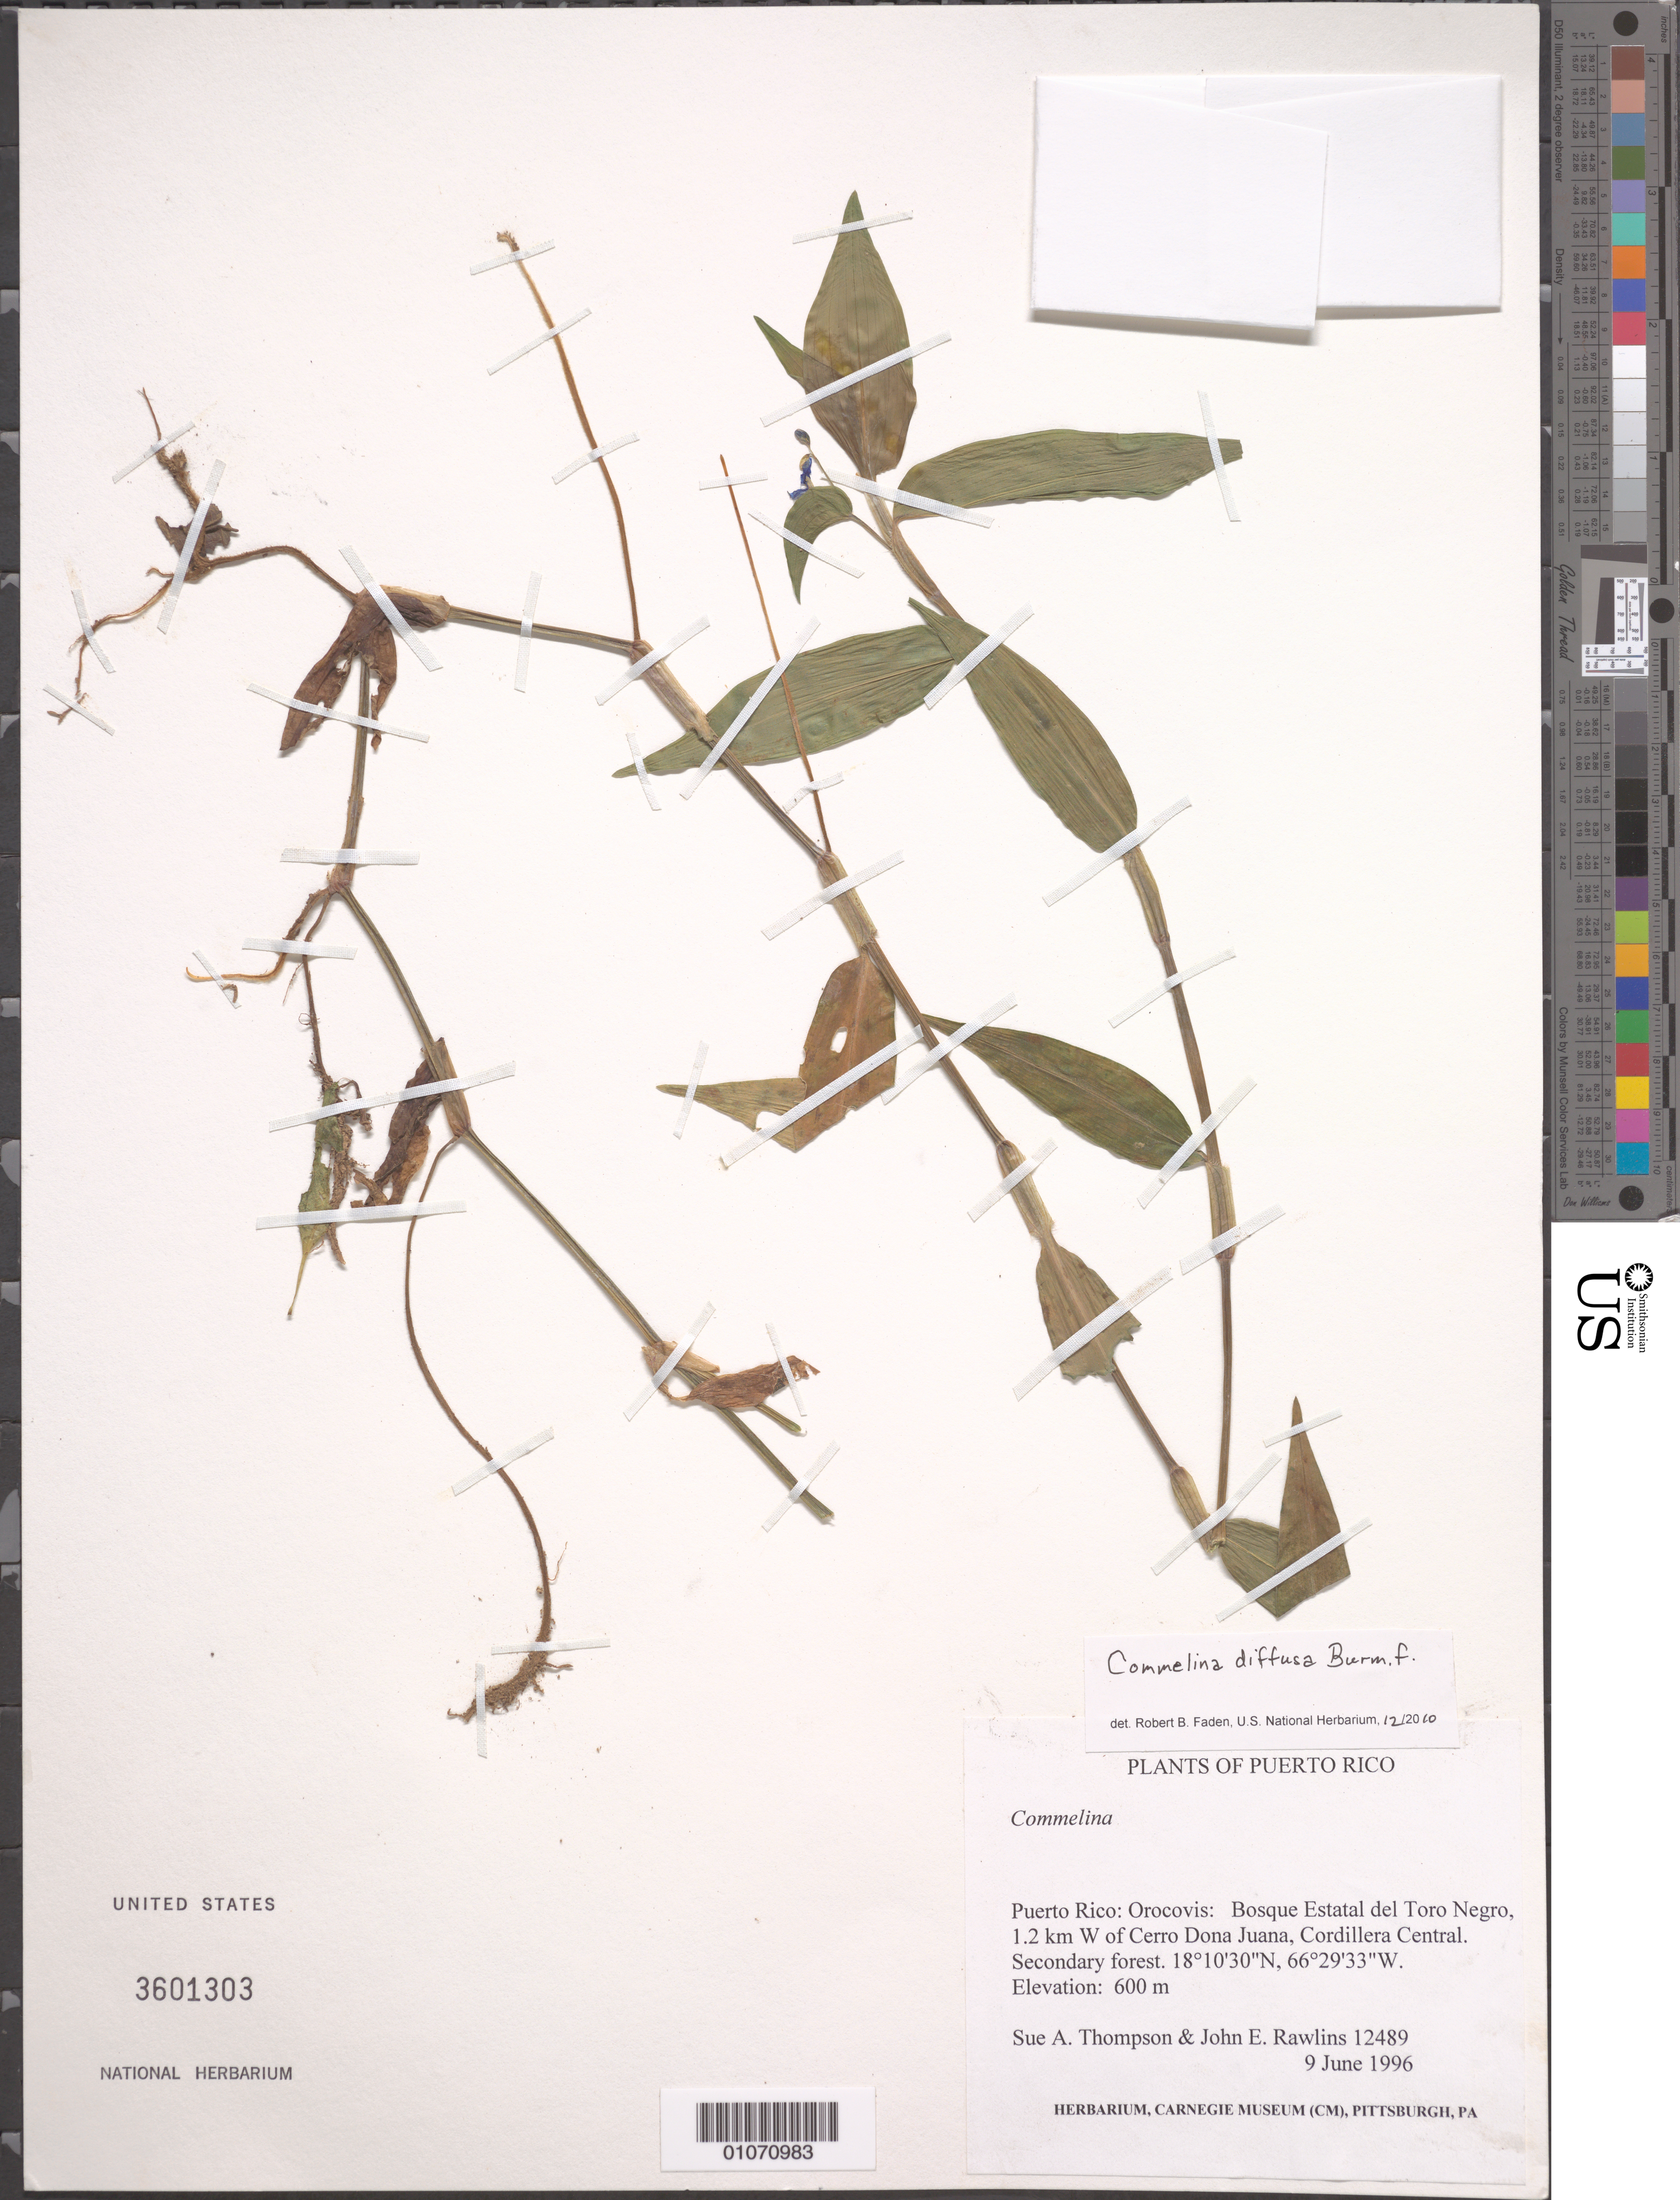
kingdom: Plantae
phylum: Tracheophyta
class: Liliopsida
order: Commelinales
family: Commelinaceae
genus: Commelina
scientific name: Commelina diffusa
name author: Burm. f.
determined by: Faden, Robert B., (US), Smithsonian Institution - National Museum of Natural History (UNITED STATES)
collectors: S. A. Thompson & J. Rawlins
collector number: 12489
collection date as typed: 09 Jun 1996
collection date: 1996-06-09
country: Puerto Rico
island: Puerto Rico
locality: Orocovis; Bosque Estatal del Toro Negro, 1.2 km W of Cerro Dona Juana, Cordillera Central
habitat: Secondary forest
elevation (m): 600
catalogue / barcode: US 3601303